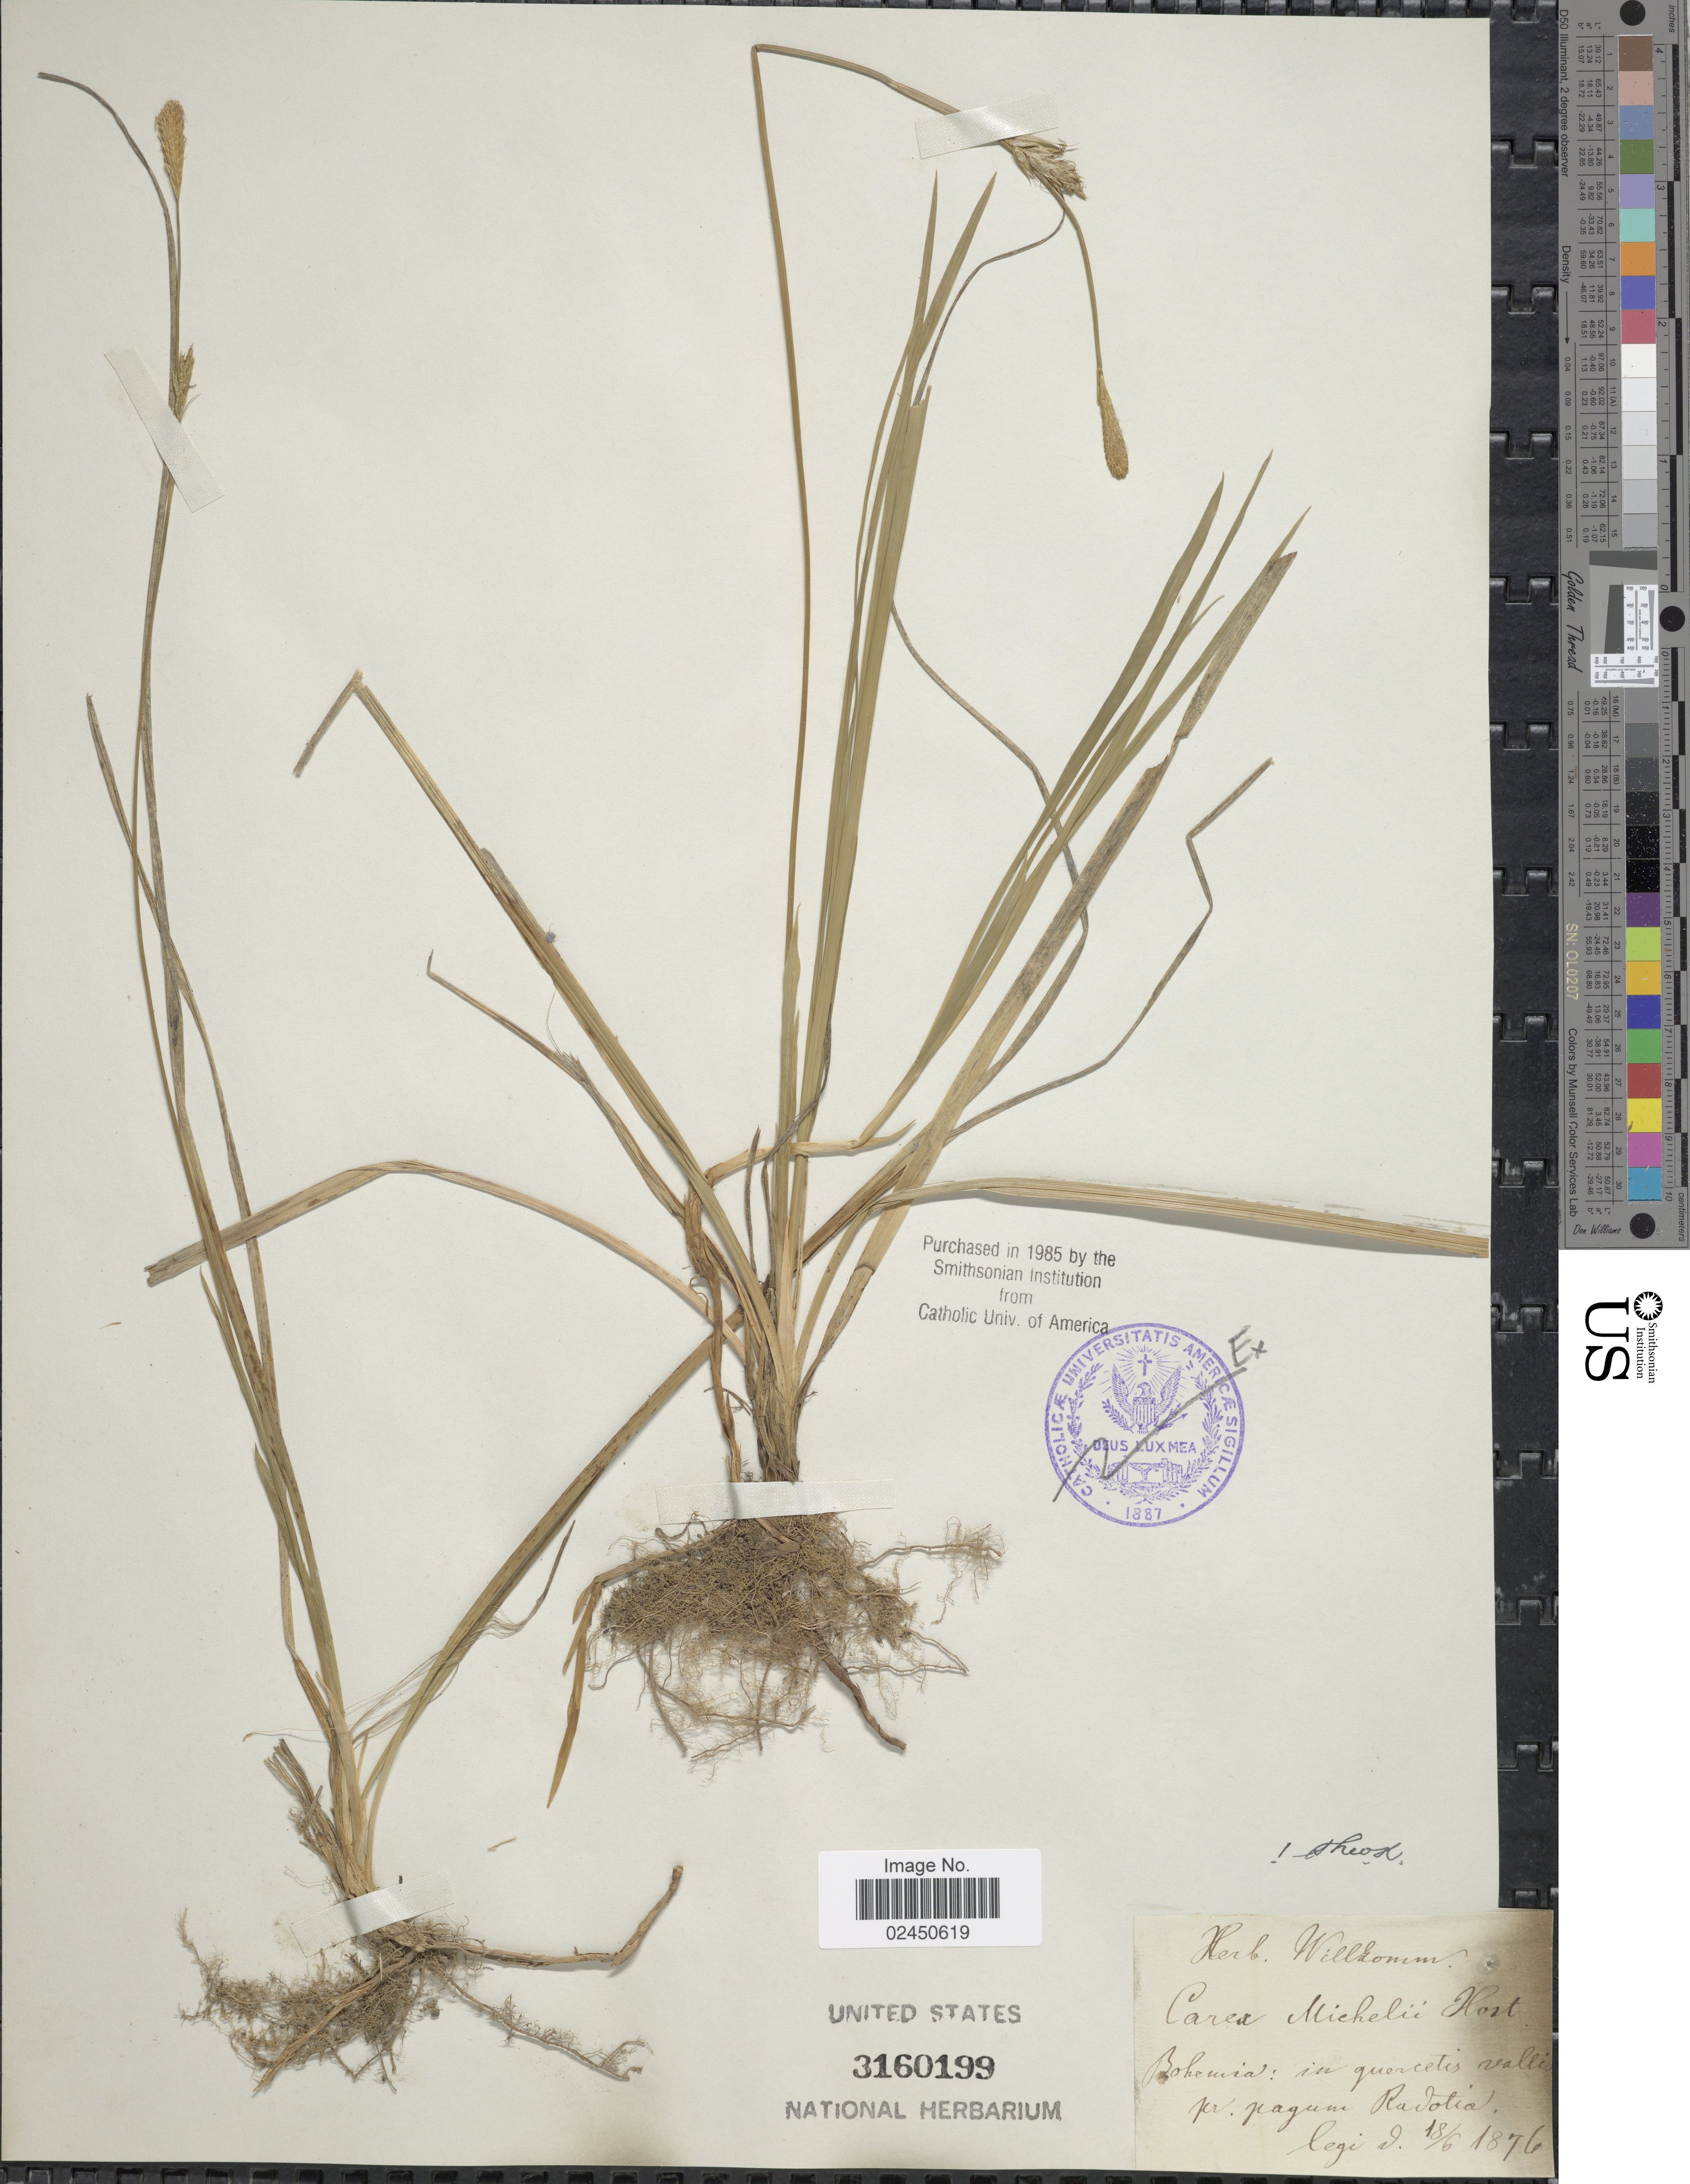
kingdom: Plantae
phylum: Tracheophyta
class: Liliopsida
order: Poales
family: Cyperaceae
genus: Carex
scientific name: Carex michelii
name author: Host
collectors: Ex herb. Willkomm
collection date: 1876-06-18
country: Czechia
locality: Bohemia: ij wuercetis valle pr. pagune Radotia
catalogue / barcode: US 3160199